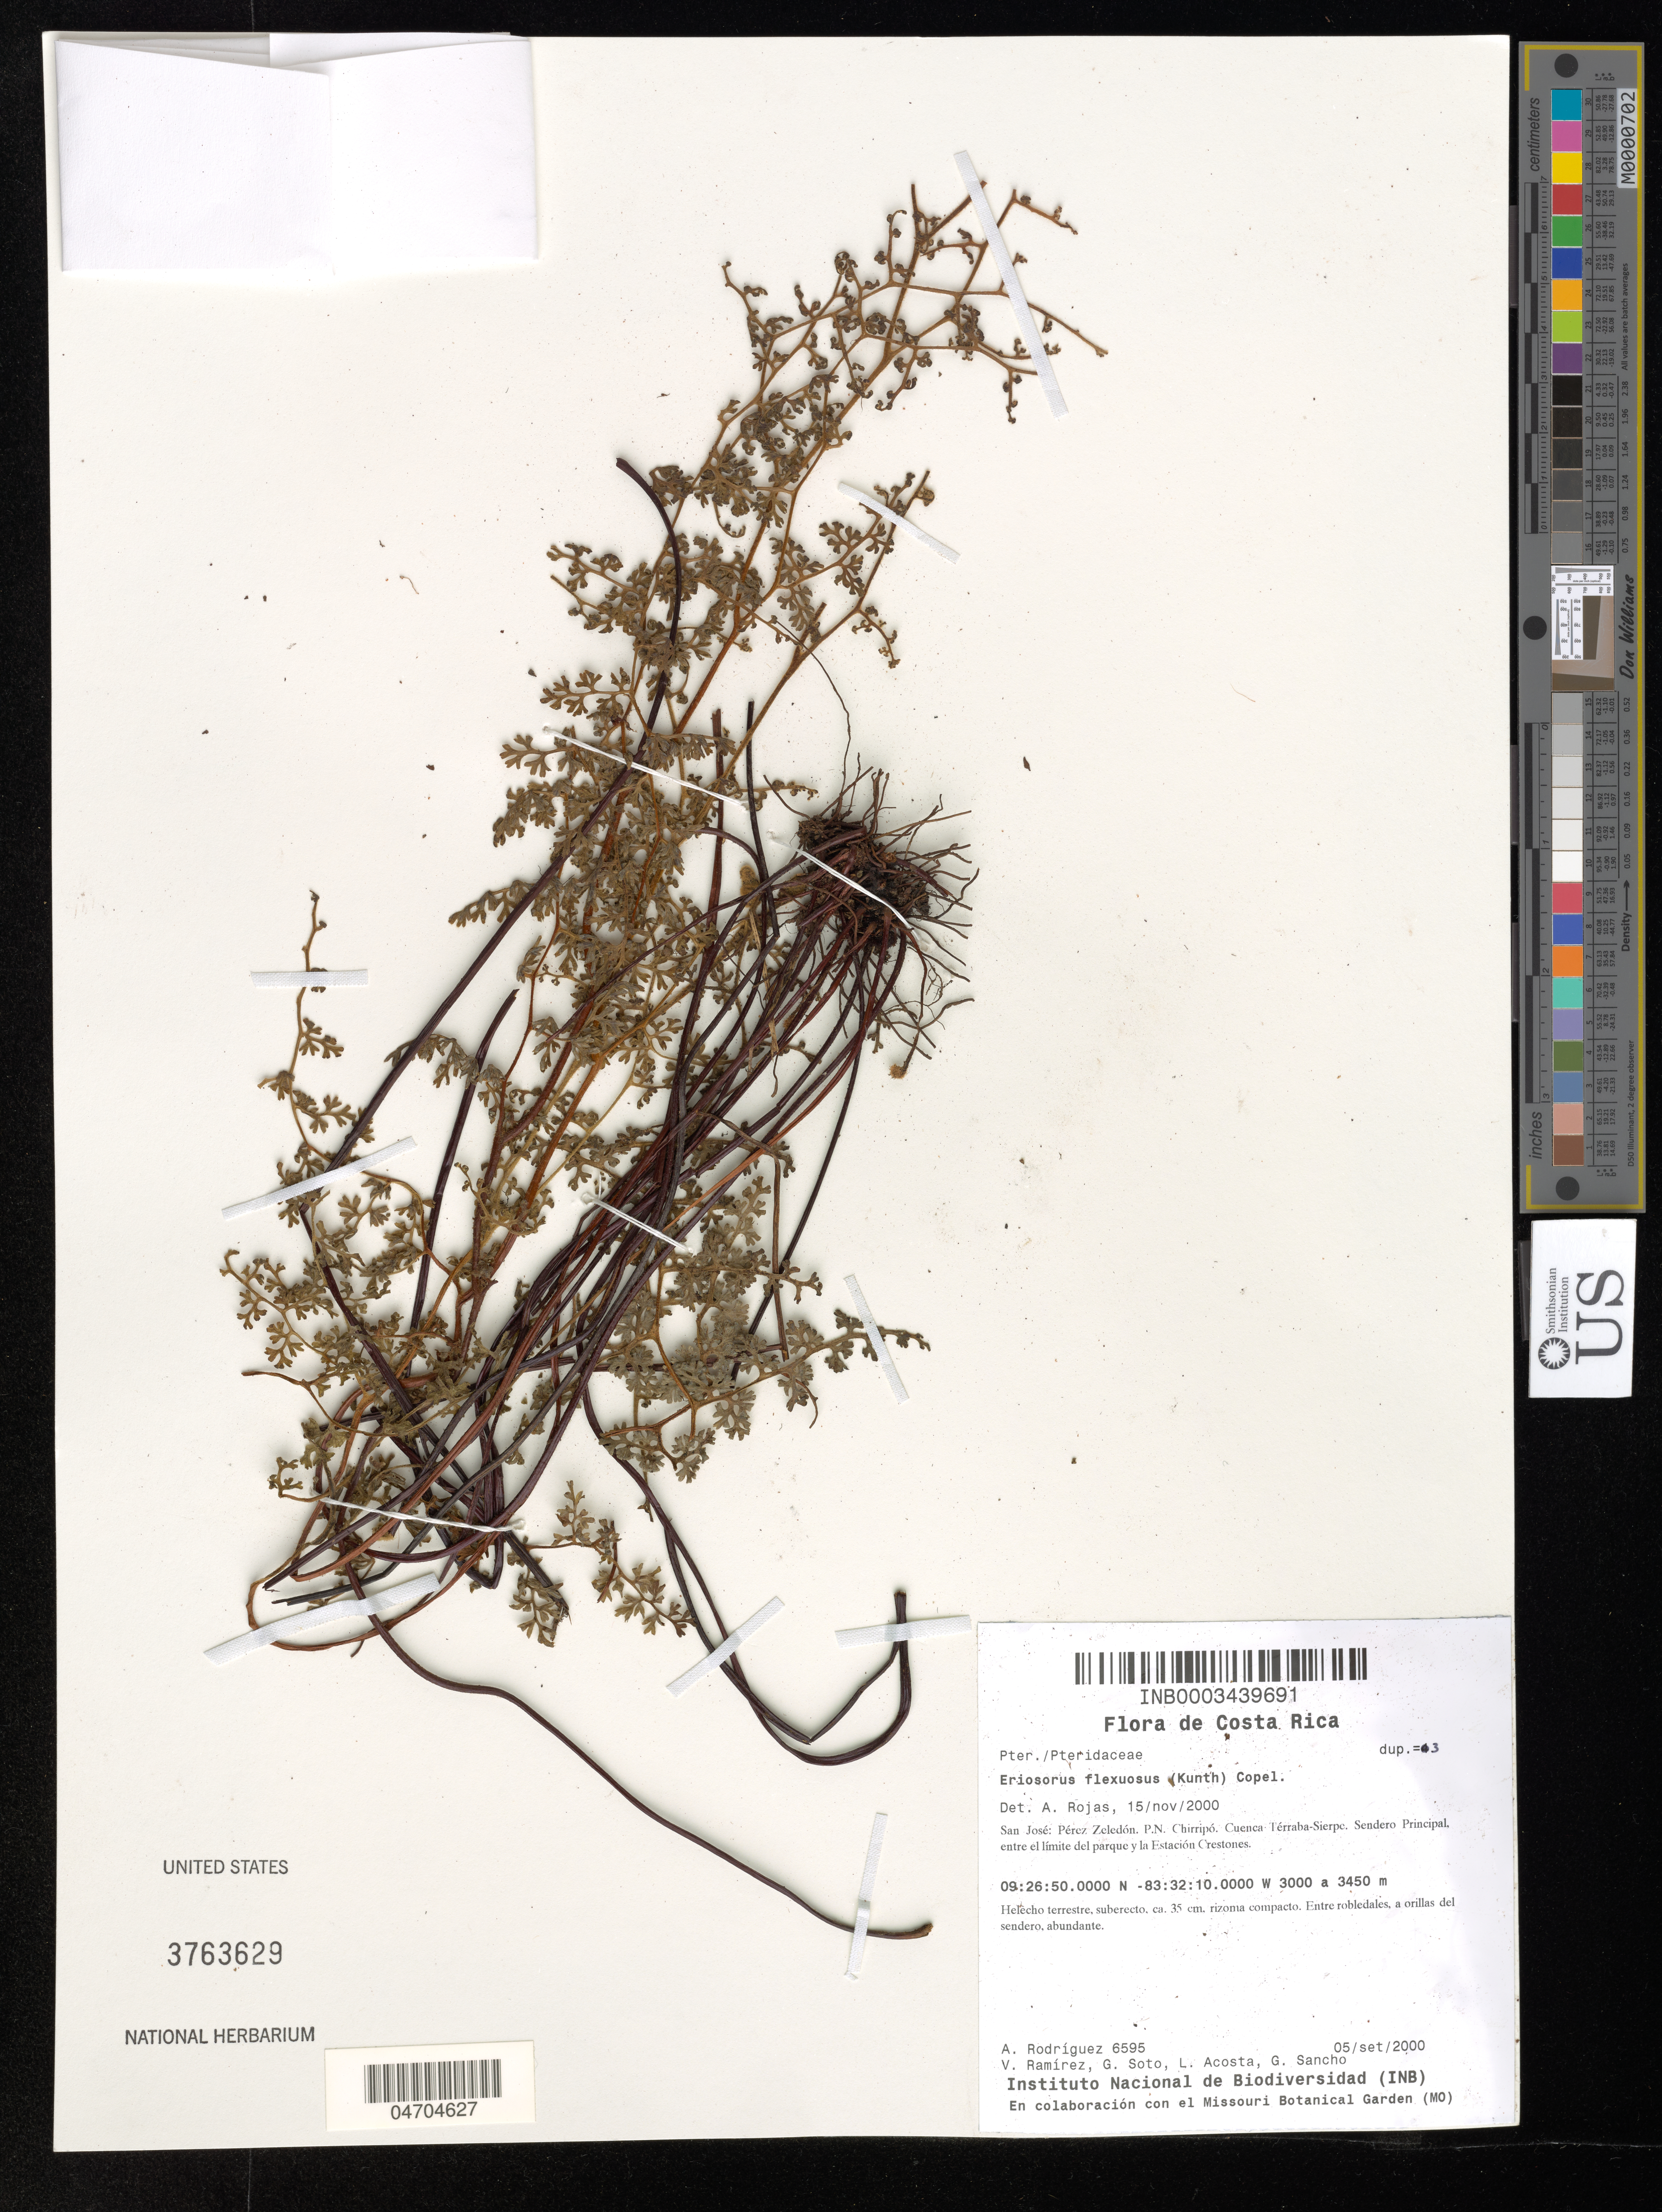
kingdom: Plantae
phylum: Tracheophyta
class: Polypodiopsida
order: Polypodiales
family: Pteridaceae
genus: Jamesonia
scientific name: Jamesonia flexuosa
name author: (Humb. & Bonpl.) Christenh.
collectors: A. Rodríguez, V. Ramirez, G. Soto, L. Acosta & G. Sancho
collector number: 6595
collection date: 2000-09-05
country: Costa Rica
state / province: San José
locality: Pérez Zeledón. P. N. Chirripó. Cuenca Térraba-Sierpe. Sendero Principal, entre el límite del parque y la Estación Crestones.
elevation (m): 3000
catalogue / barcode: US 3763629